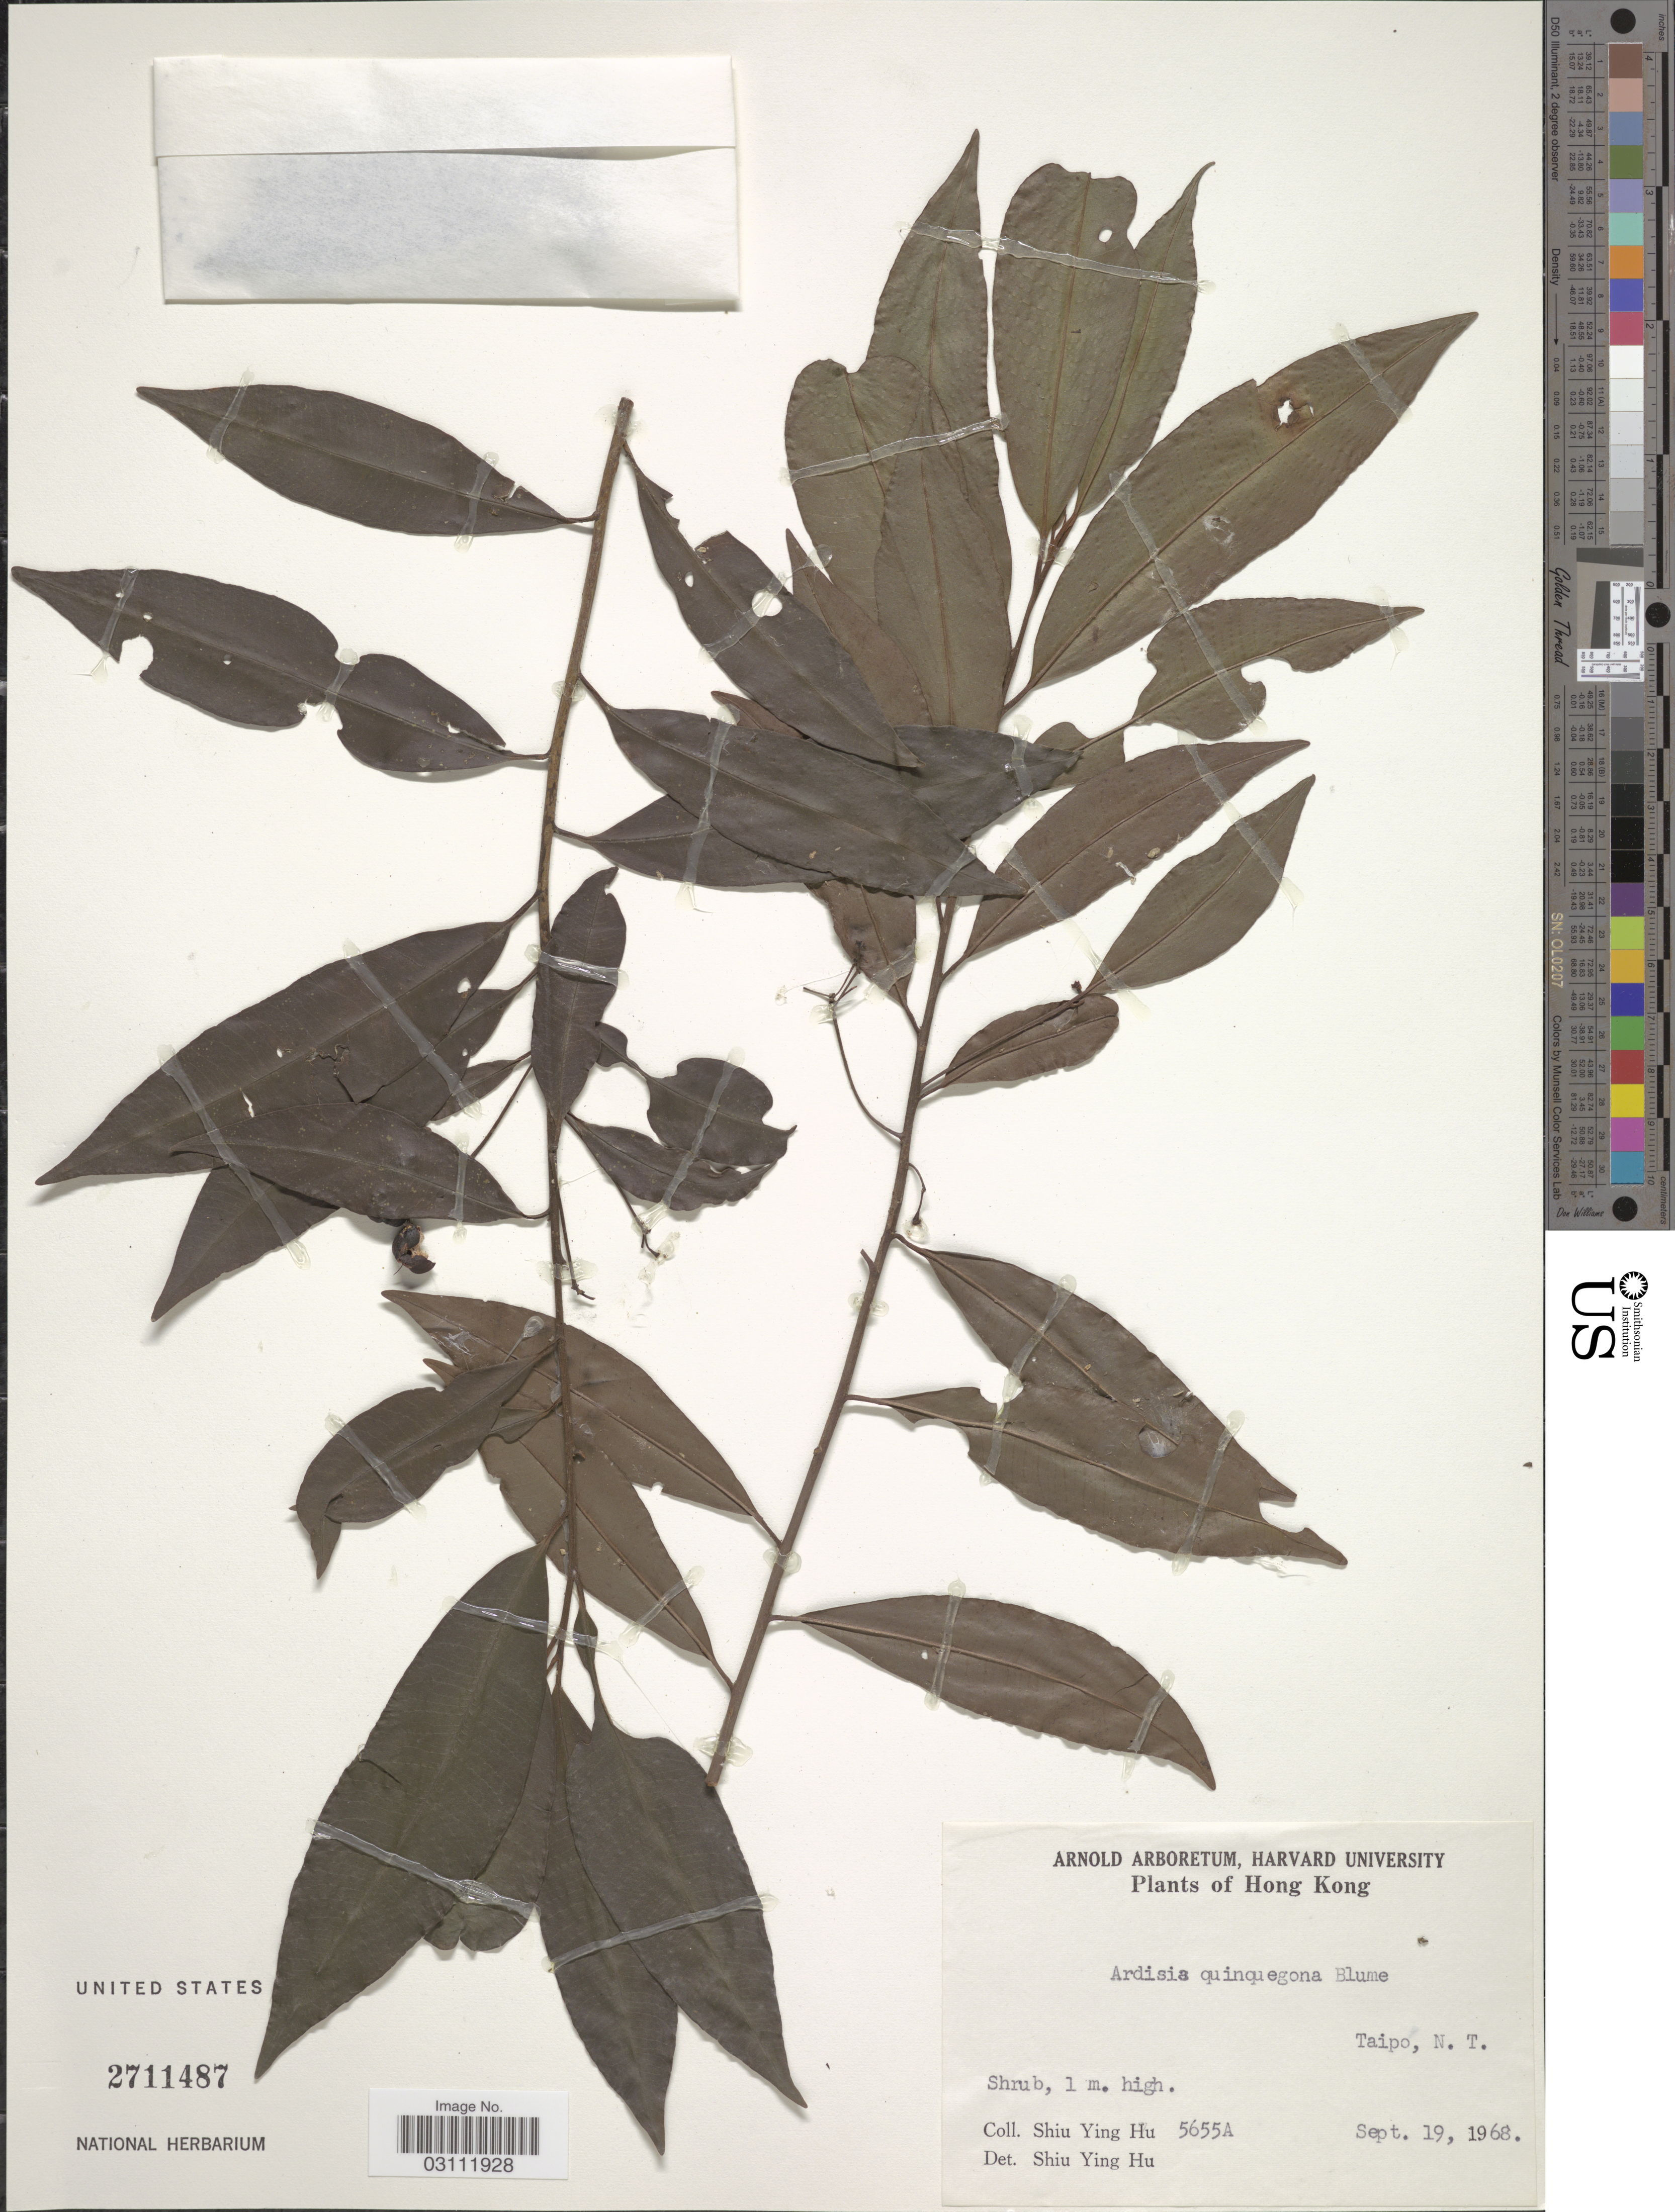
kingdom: Plantae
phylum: Tracheophyta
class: Magnoliopsida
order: Ericales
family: Primulaceae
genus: Ardisia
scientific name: Ardisia quinquegona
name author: Blume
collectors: S. Y. Hu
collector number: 5655A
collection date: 1968-09-19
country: China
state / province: Hong Kong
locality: Taipo, N.T.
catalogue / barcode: US 2711487